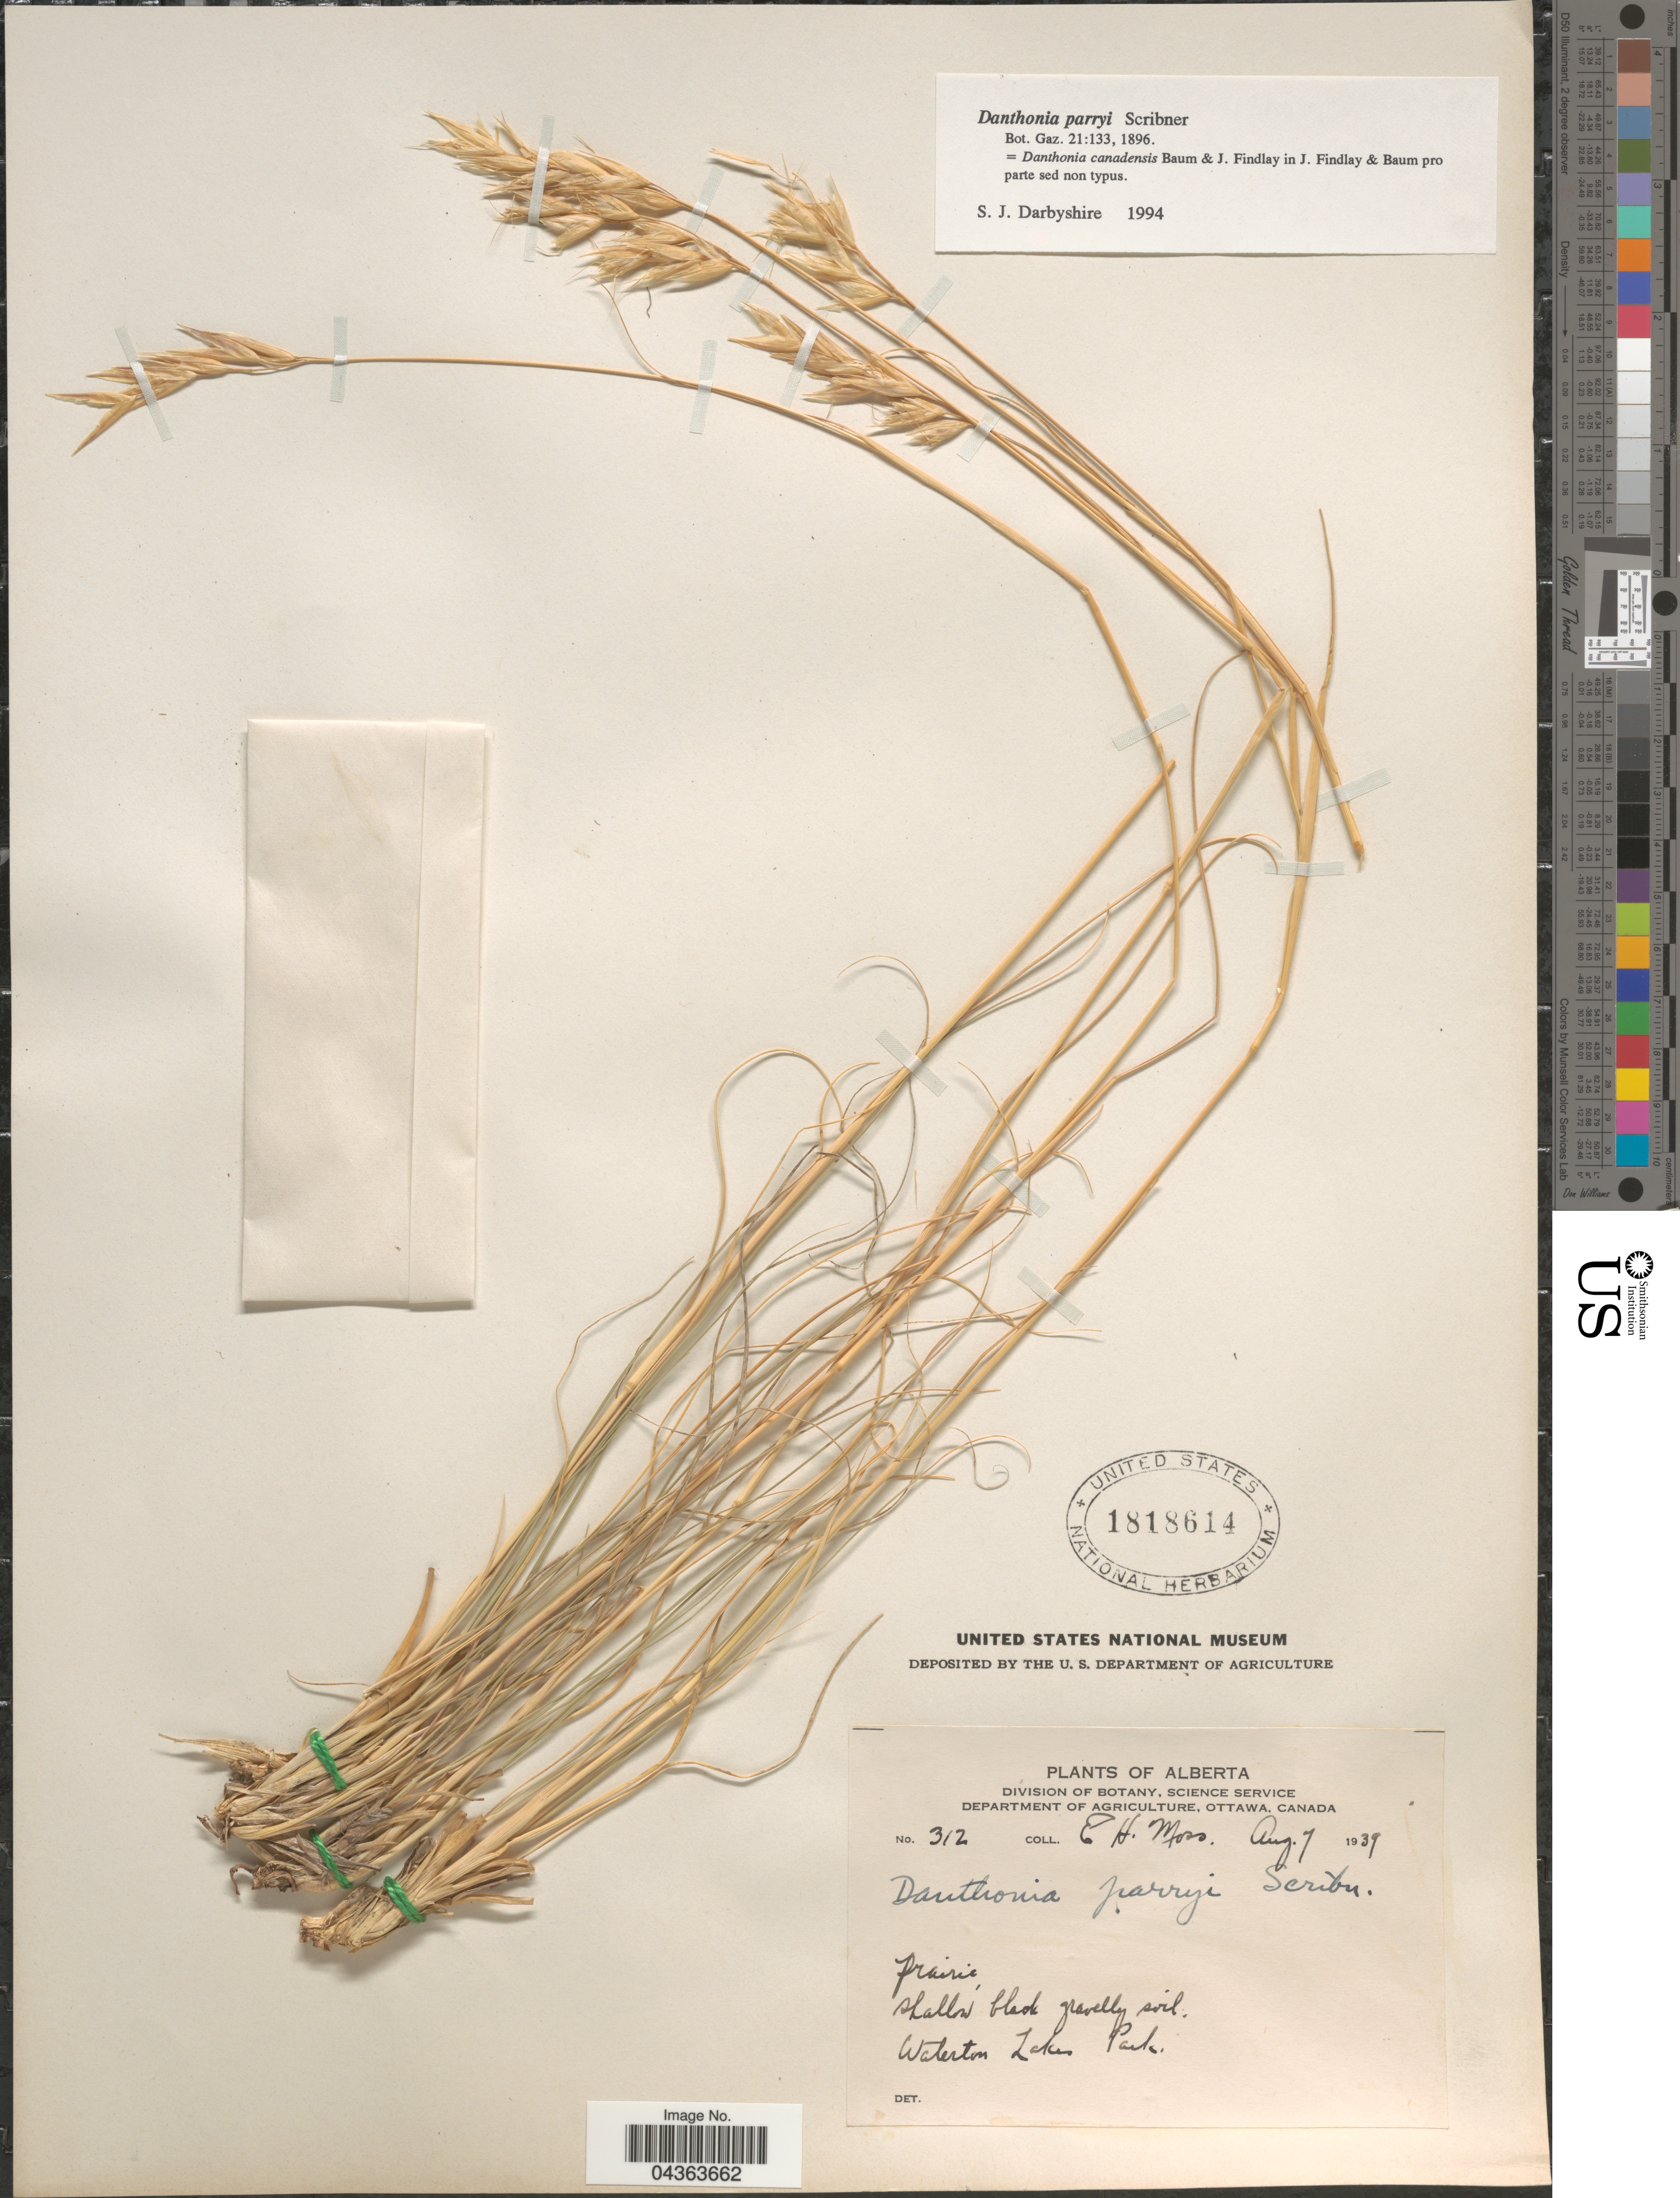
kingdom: Plantae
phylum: Tracheophyta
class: Liliopsida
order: Poales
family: Poaceae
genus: Danthonia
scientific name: Danthonia parryi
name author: Scribn.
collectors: E. Moss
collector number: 312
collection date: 1936-08-07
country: Canada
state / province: Alberta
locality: Waterton Lakes Park.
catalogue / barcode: US 1818614